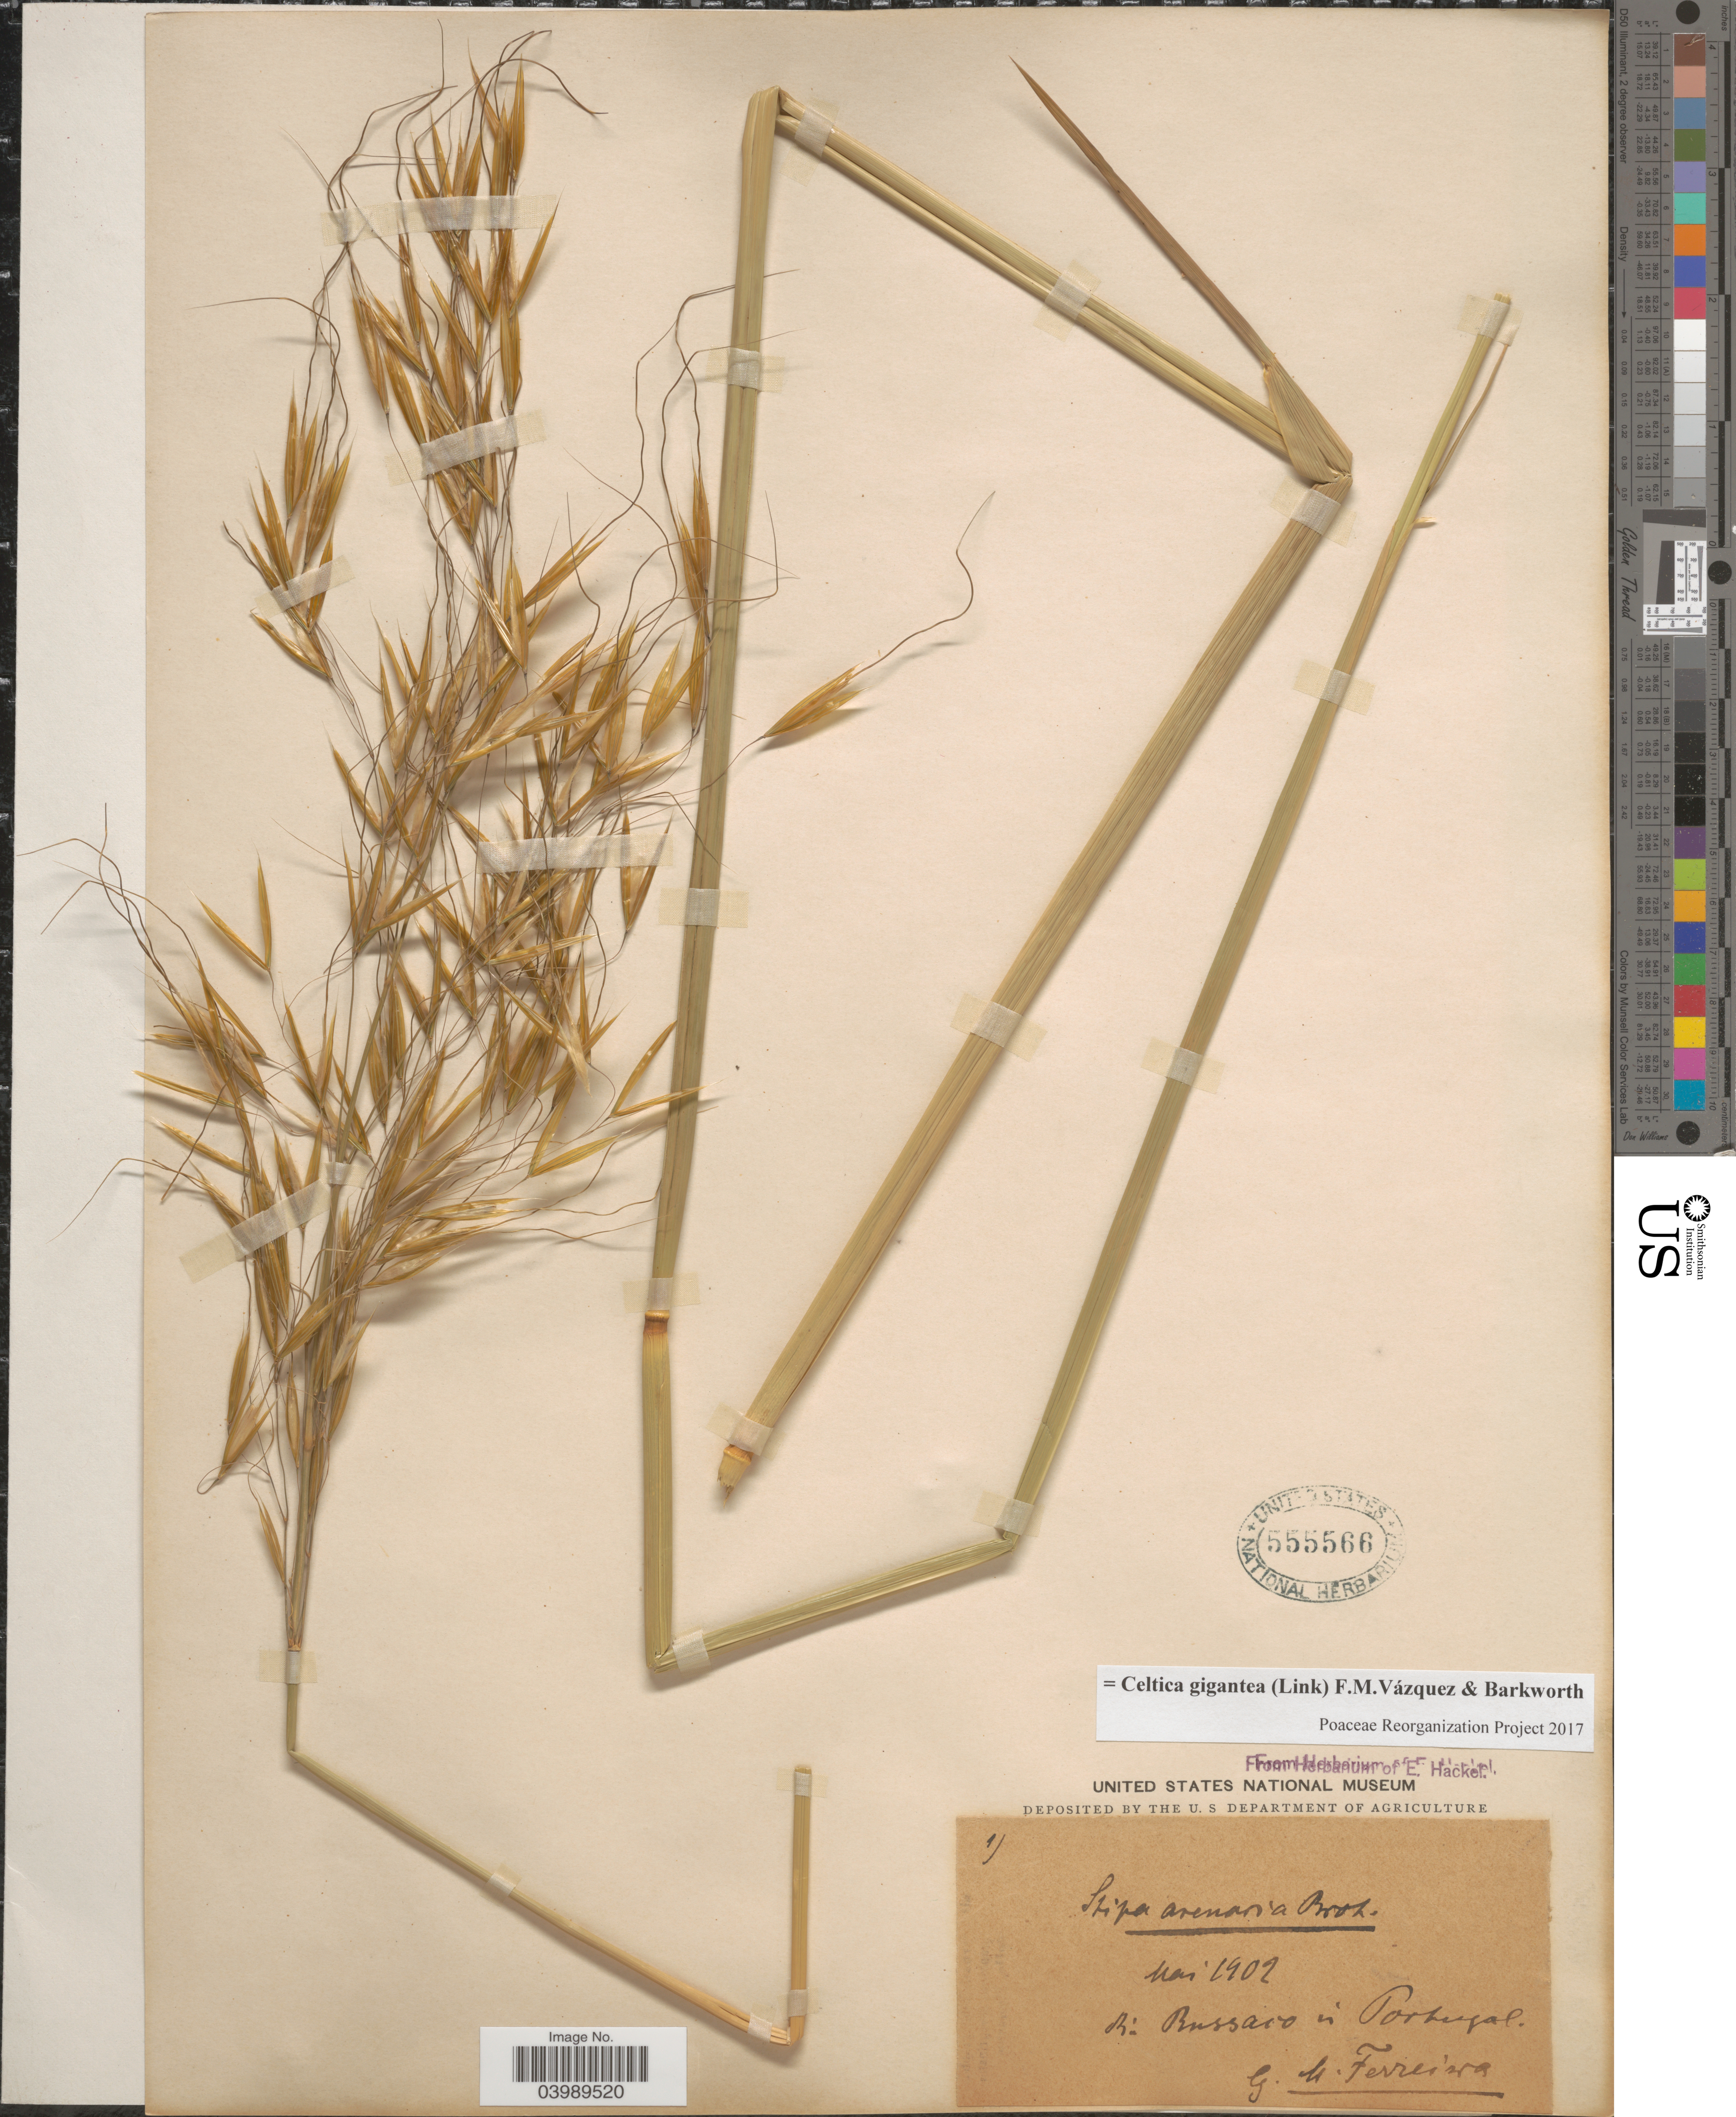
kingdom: Plantae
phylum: Tracheophyta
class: Liliopsida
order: Poales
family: Poaceae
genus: Celtica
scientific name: Celtica gigantea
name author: (Link) F.M. Vázquez & Barkworth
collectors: M. Ferreira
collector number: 1*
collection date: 1902-05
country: Portugal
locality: R: Bussaco.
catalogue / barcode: US 555566